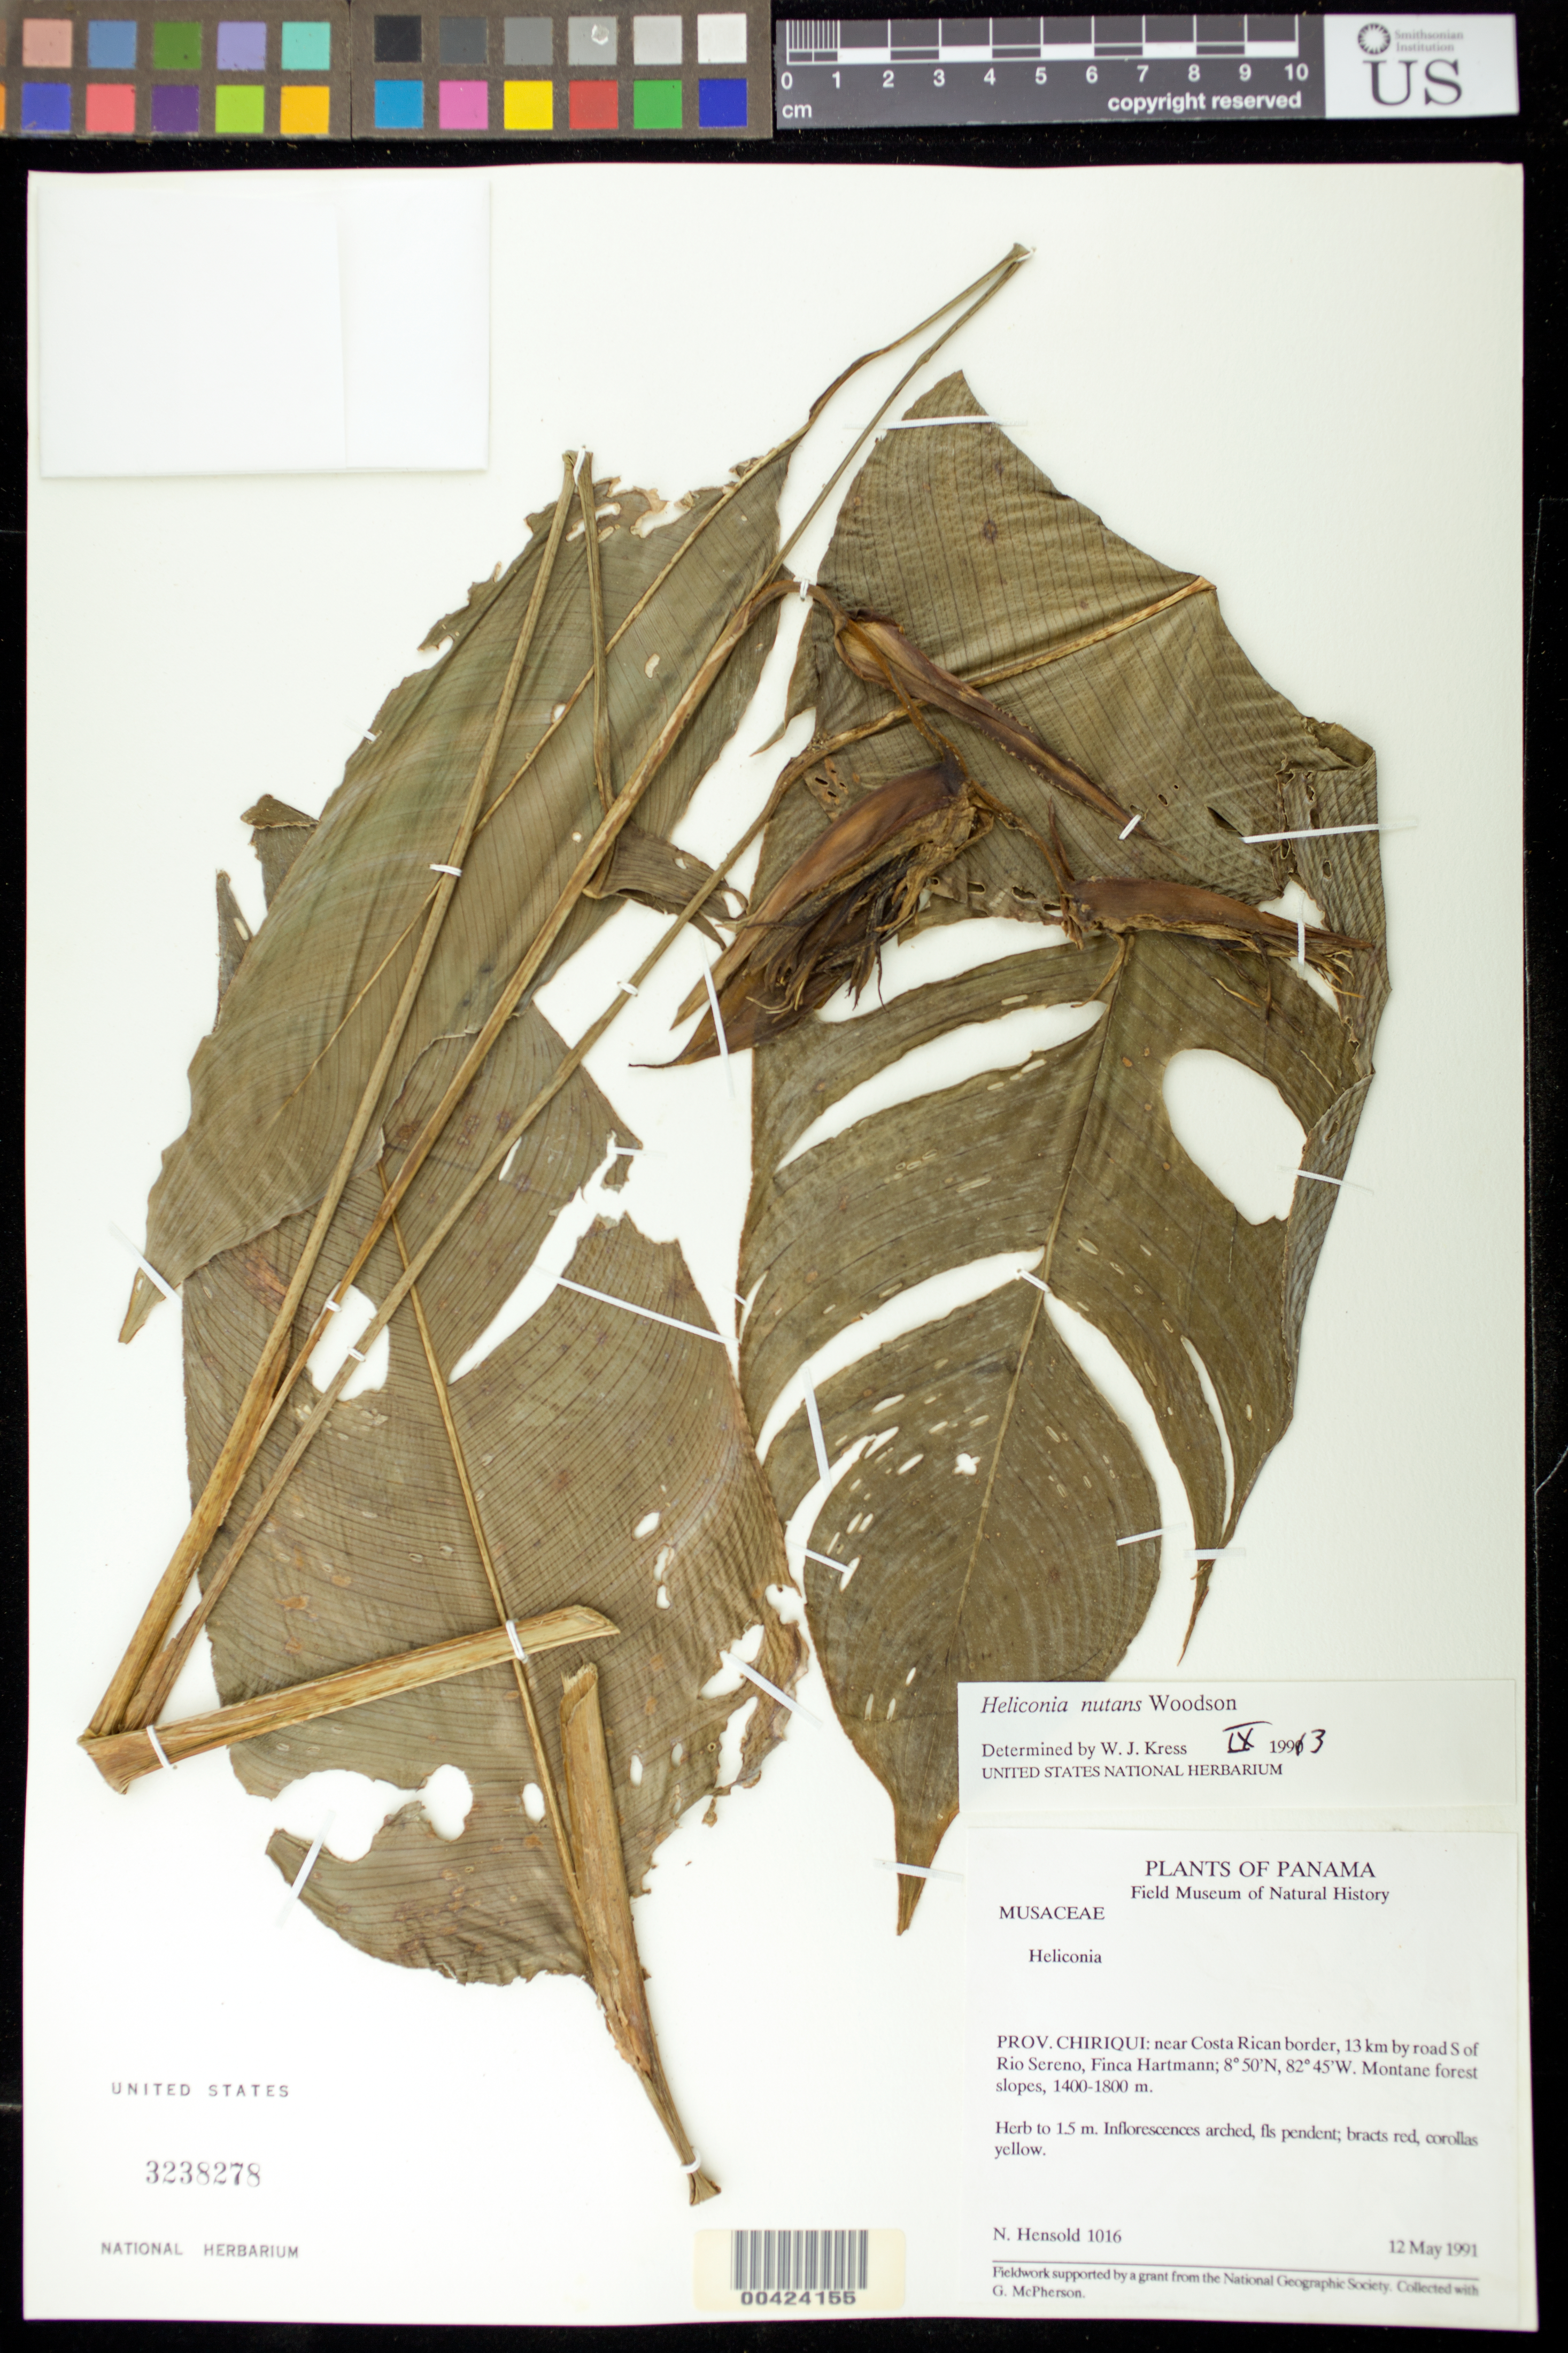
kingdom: Plantae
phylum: Tracheophyta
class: Liliopsida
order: Zingiberales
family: Heliconiaceae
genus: Heliconia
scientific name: Heliconia nutans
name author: Woodson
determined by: Kress, W. J., (US), Smithsonian Institution - National Museum of Natural History (UNITED STATES)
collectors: N. Hensold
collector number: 1016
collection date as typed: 12 May 1991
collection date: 1991-05-12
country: Panama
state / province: Chiriquí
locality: Costa Rican border, near; 13 road km S of Rio Sereno, Finca Hatmann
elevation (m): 1400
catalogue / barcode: US 3238278